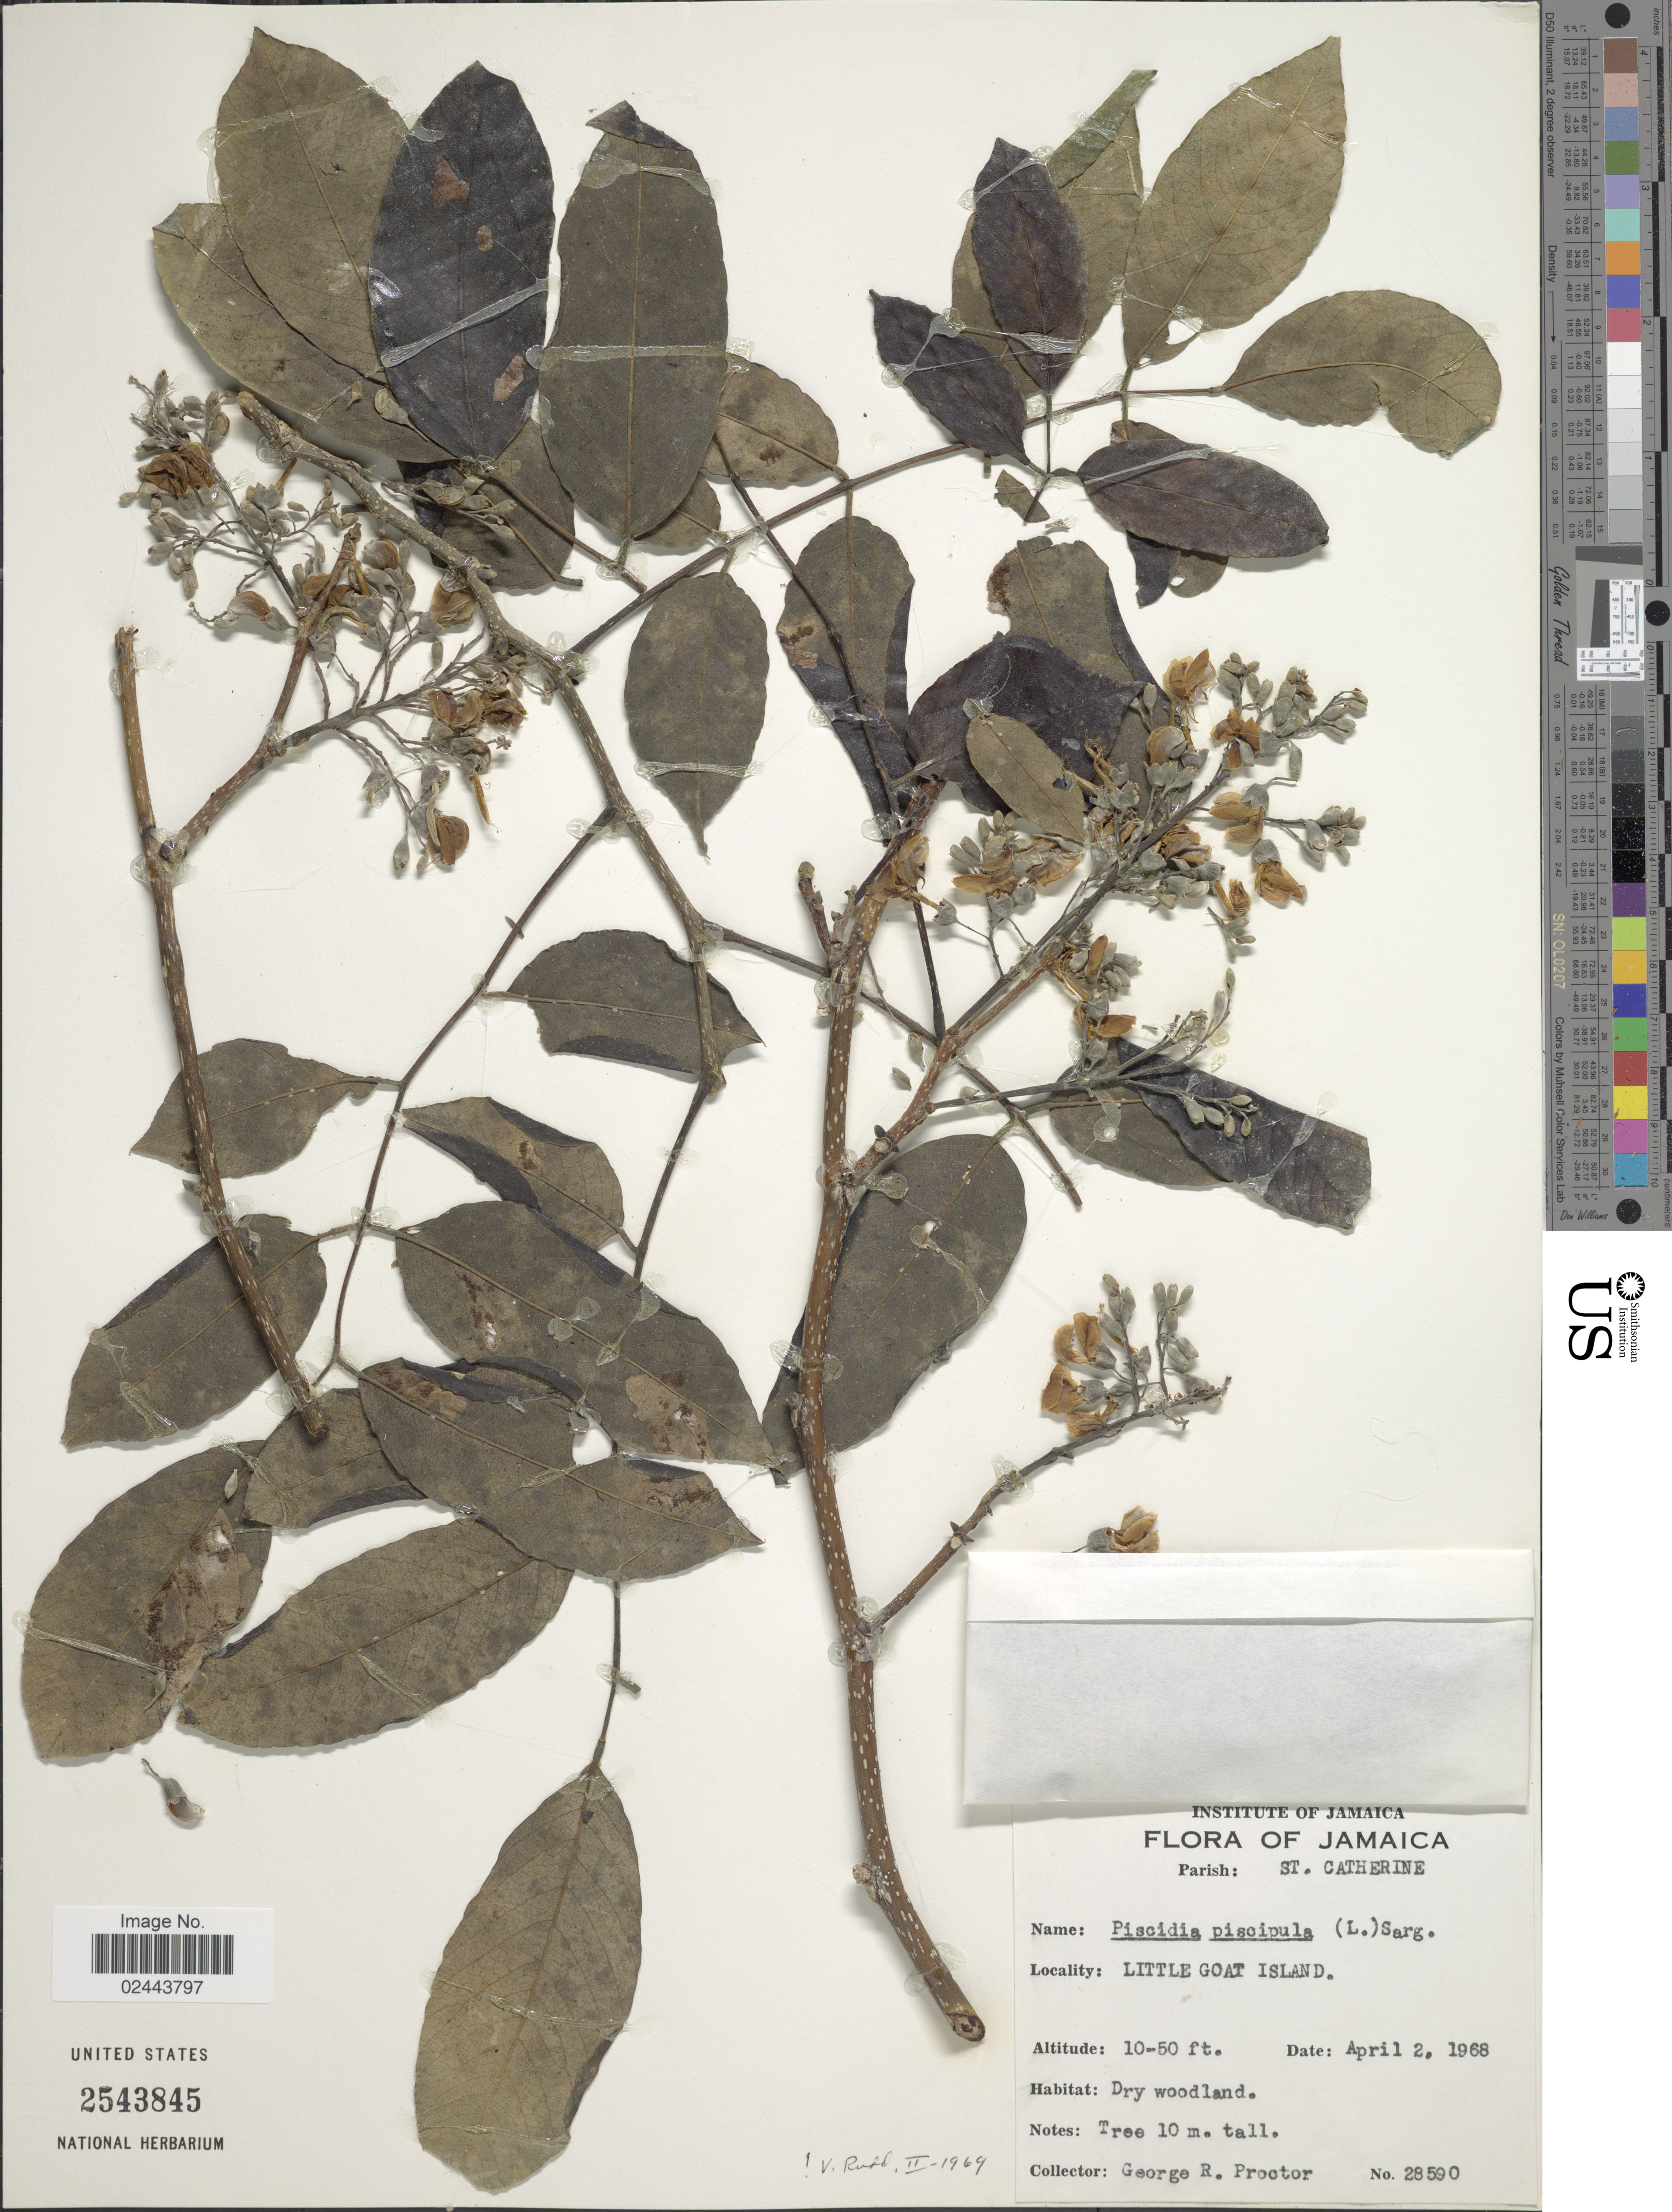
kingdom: Plantae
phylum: Tracheophyta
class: Magnoliopsida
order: Fabales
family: Fabaceae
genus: Piscidia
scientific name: Piscidia piscipula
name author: (L.) Sarg.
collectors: G. Proctor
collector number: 28590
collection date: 1968-04-02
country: Jamaica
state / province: Saint Catherine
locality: Little Goat Island.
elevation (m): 3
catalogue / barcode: US 2543845